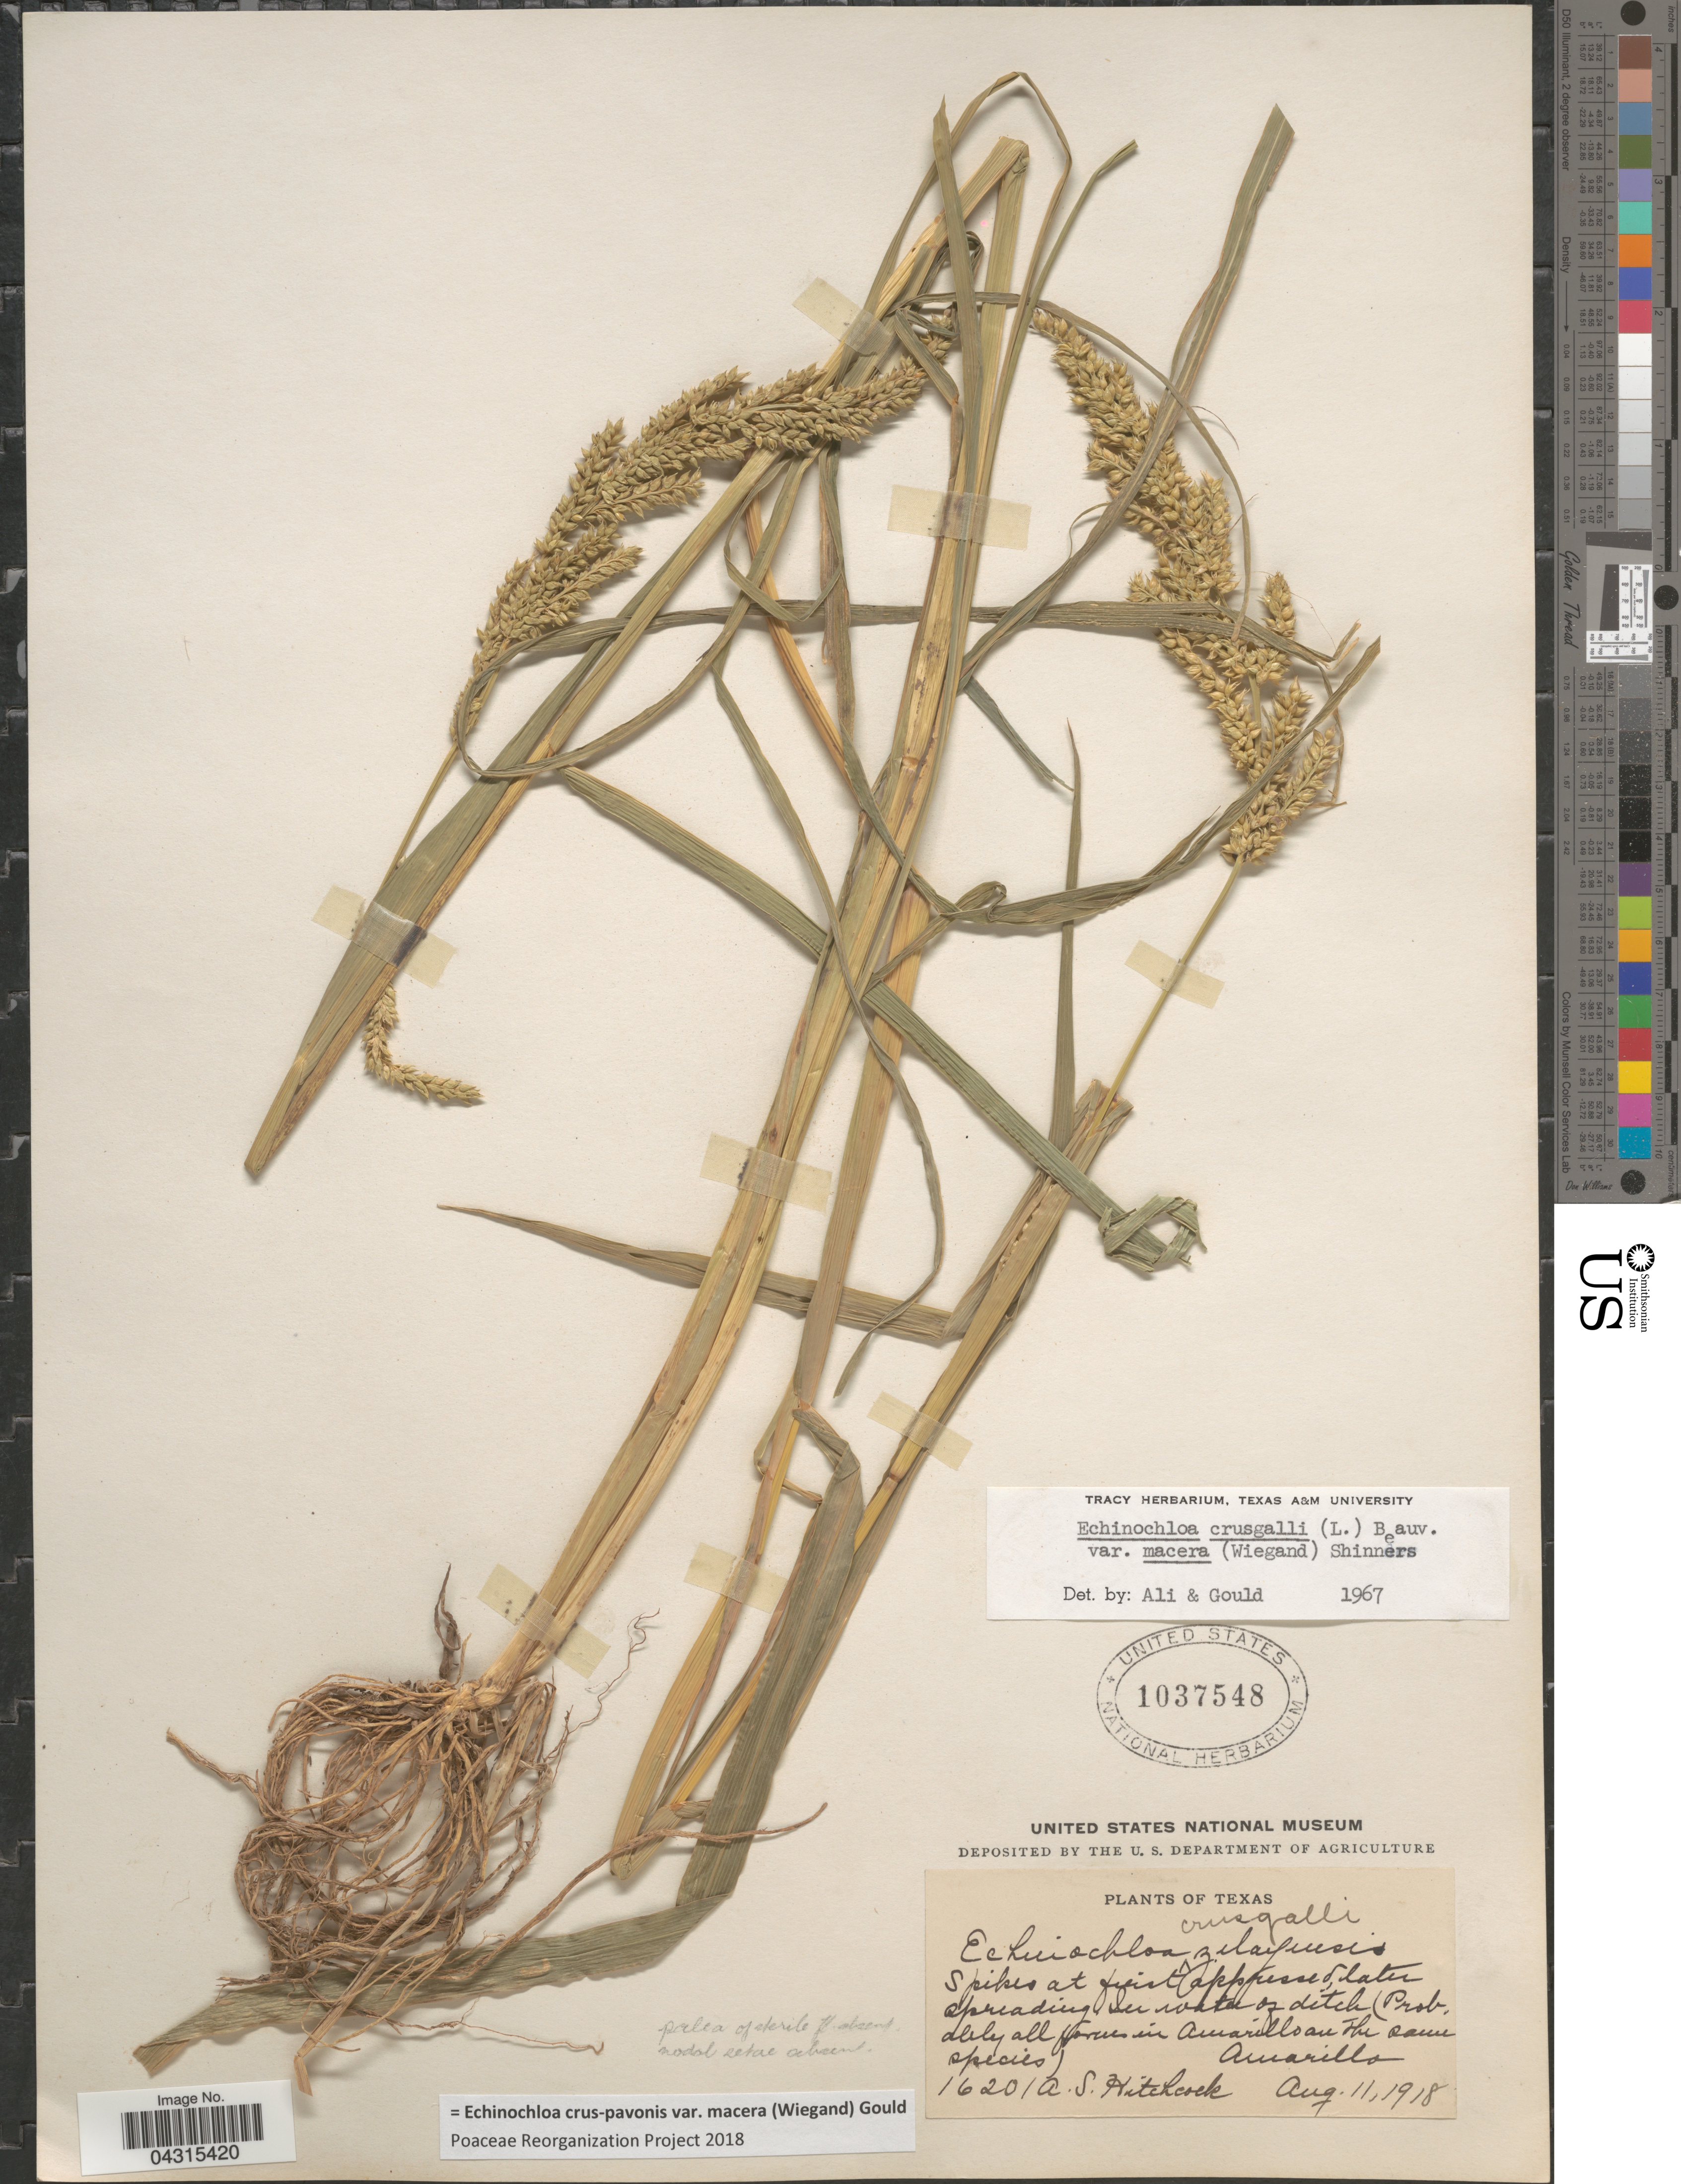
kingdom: Plantae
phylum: Tracheophyta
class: Liliopsida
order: Poales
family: Poaceae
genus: Echinochloa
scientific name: Echinochloa crus-pavonis var. macera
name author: (Wiegand) Gould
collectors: A. S. Hitchcock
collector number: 16201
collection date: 1918-08-11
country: United States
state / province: Texas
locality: In water of ditch (Probably all formes in Ammarillo are the same species) Amarillo.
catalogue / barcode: US 1037548